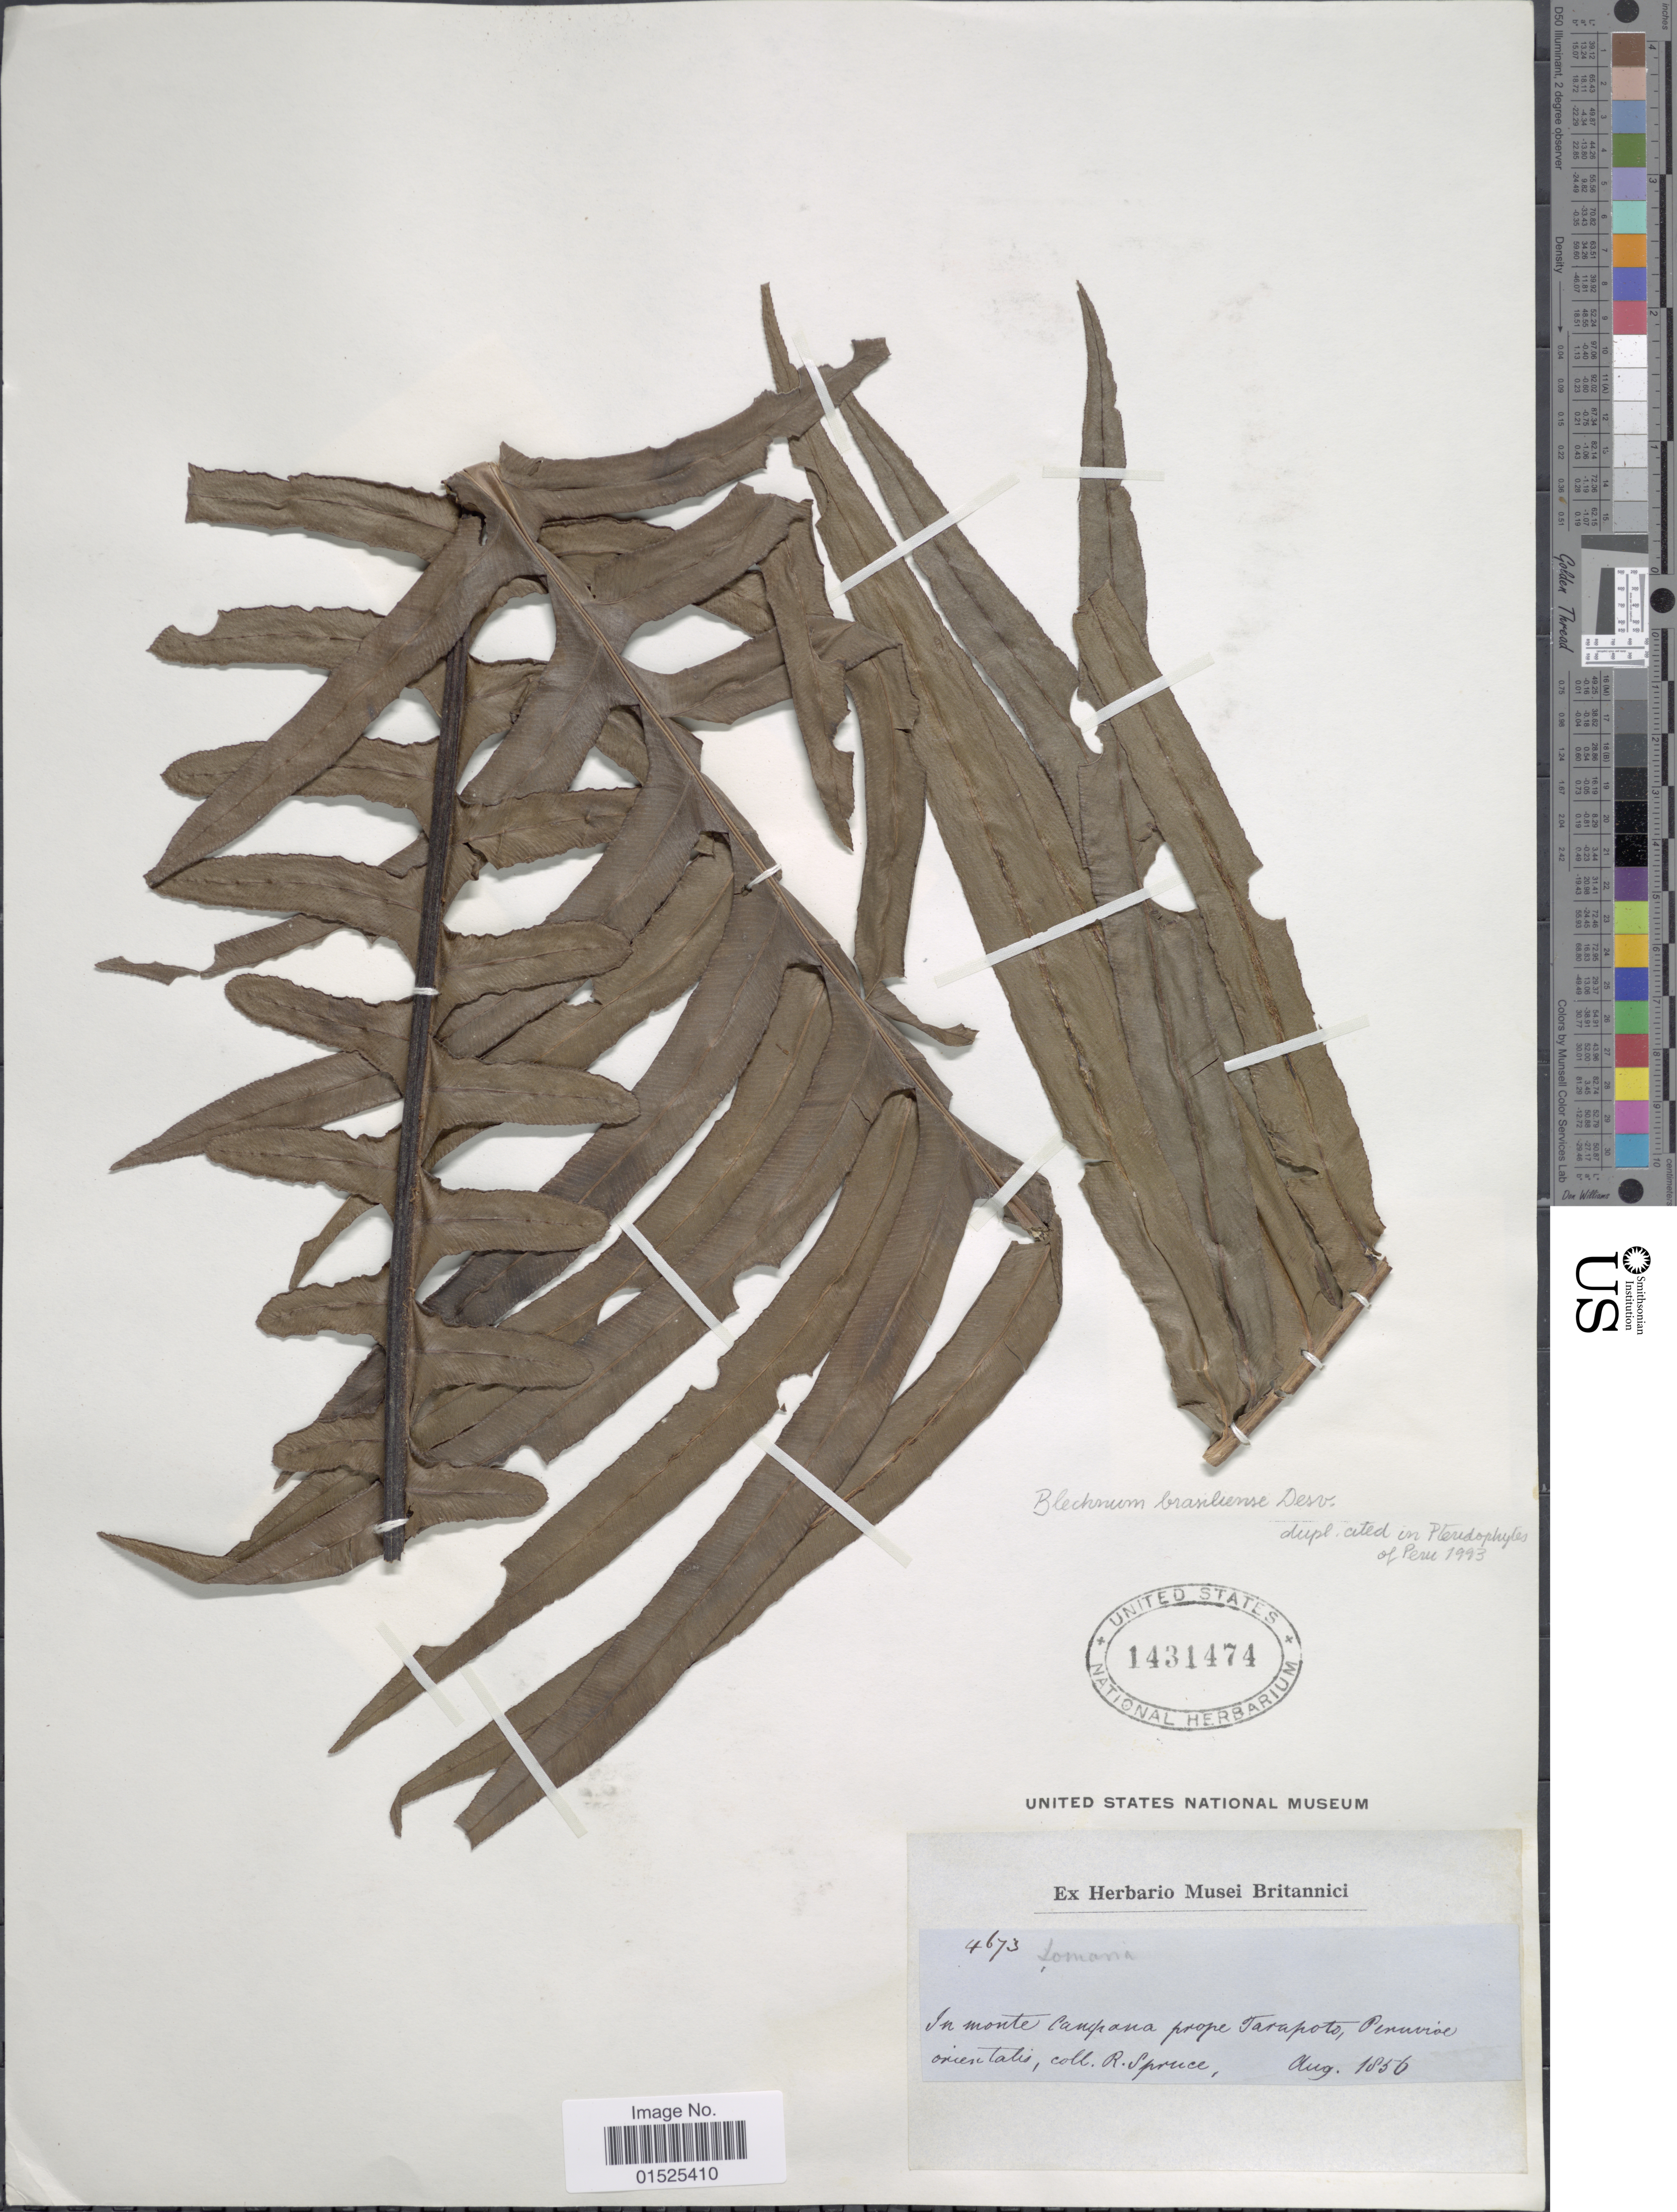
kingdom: Plantae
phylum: Tracheophyta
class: Polypodiopsida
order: Polypodiales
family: Blechnaceae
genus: Blechnum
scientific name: Blechnum brasiliense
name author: Desv.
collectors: R. Spruce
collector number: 4673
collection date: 1856-08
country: Peru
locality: In monte Campana, prope Tarapoto, Peruviae orientalis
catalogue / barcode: US 1431474